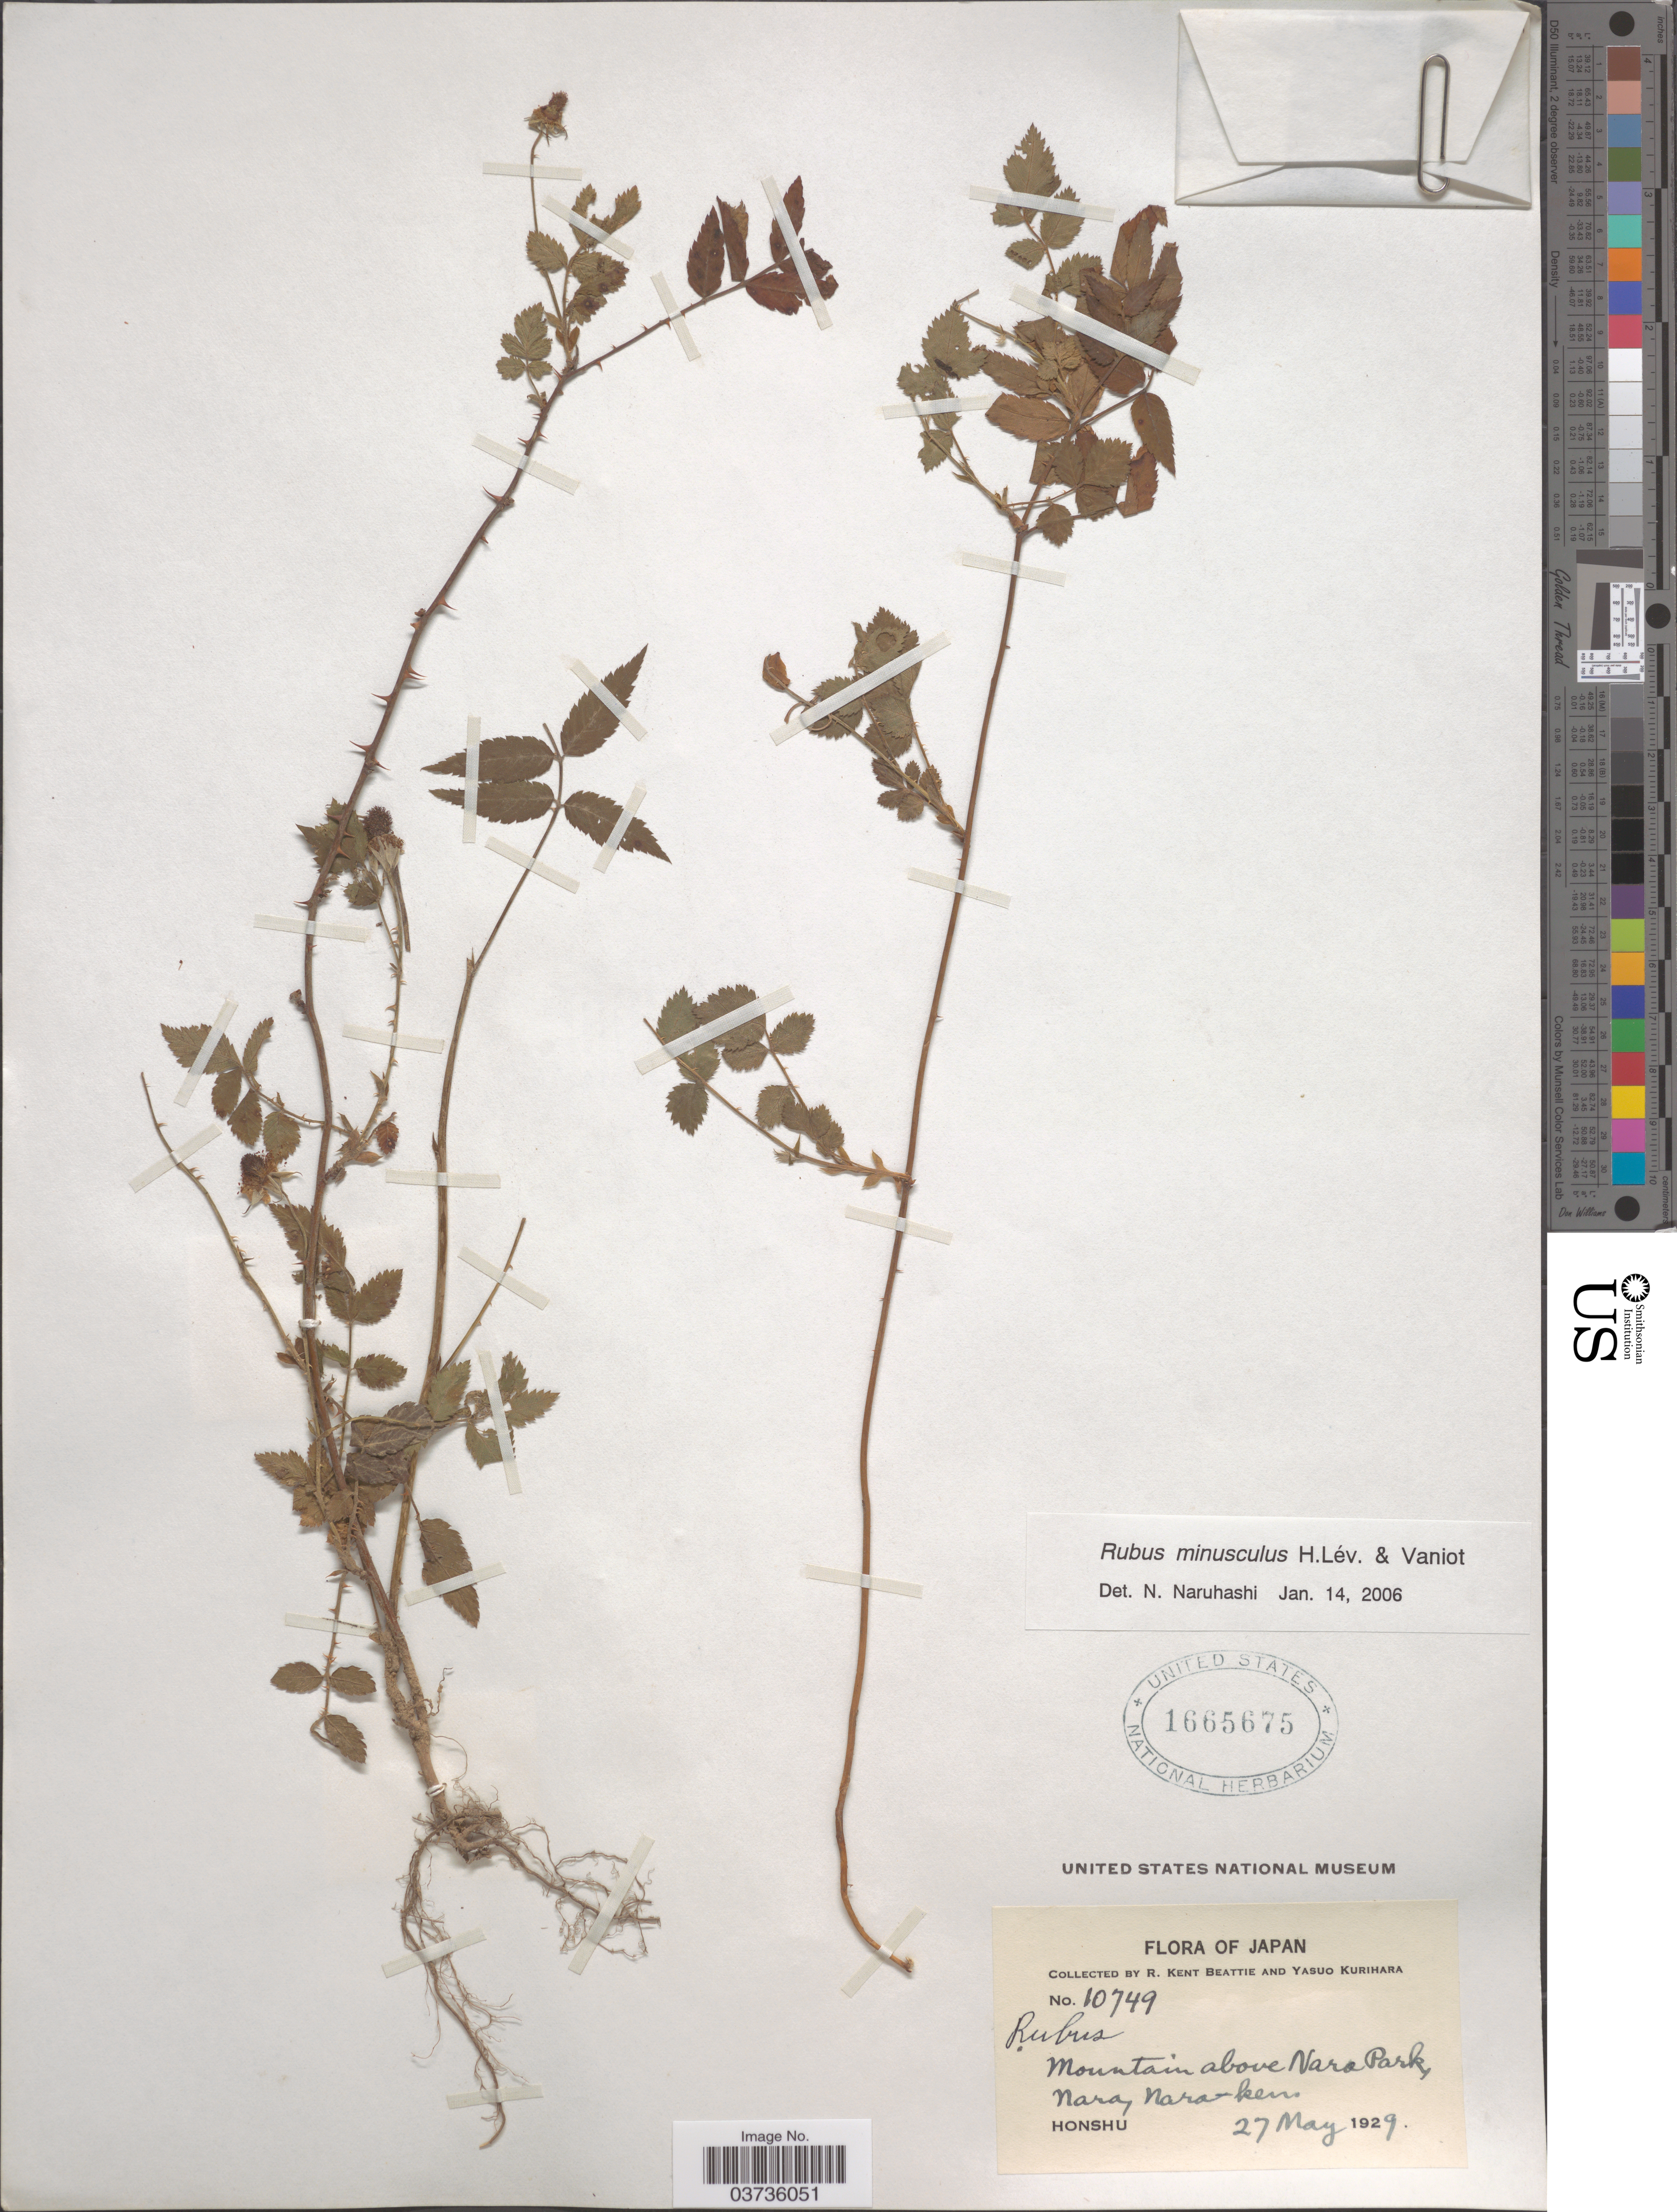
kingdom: Plantae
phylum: Tracheophyta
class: Magnoliopsida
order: Rosales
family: Rosaceae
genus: Rubus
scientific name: Rubus minusculus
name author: H. Lév. & Vaniot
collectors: R. K. Beattie & Y. Kurihara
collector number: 10749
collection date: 1929-05-27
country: Japan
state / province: Nara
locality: Mountain above Nara Park, Nara, Nara-ken. Honshu.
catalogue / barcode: US 1665675